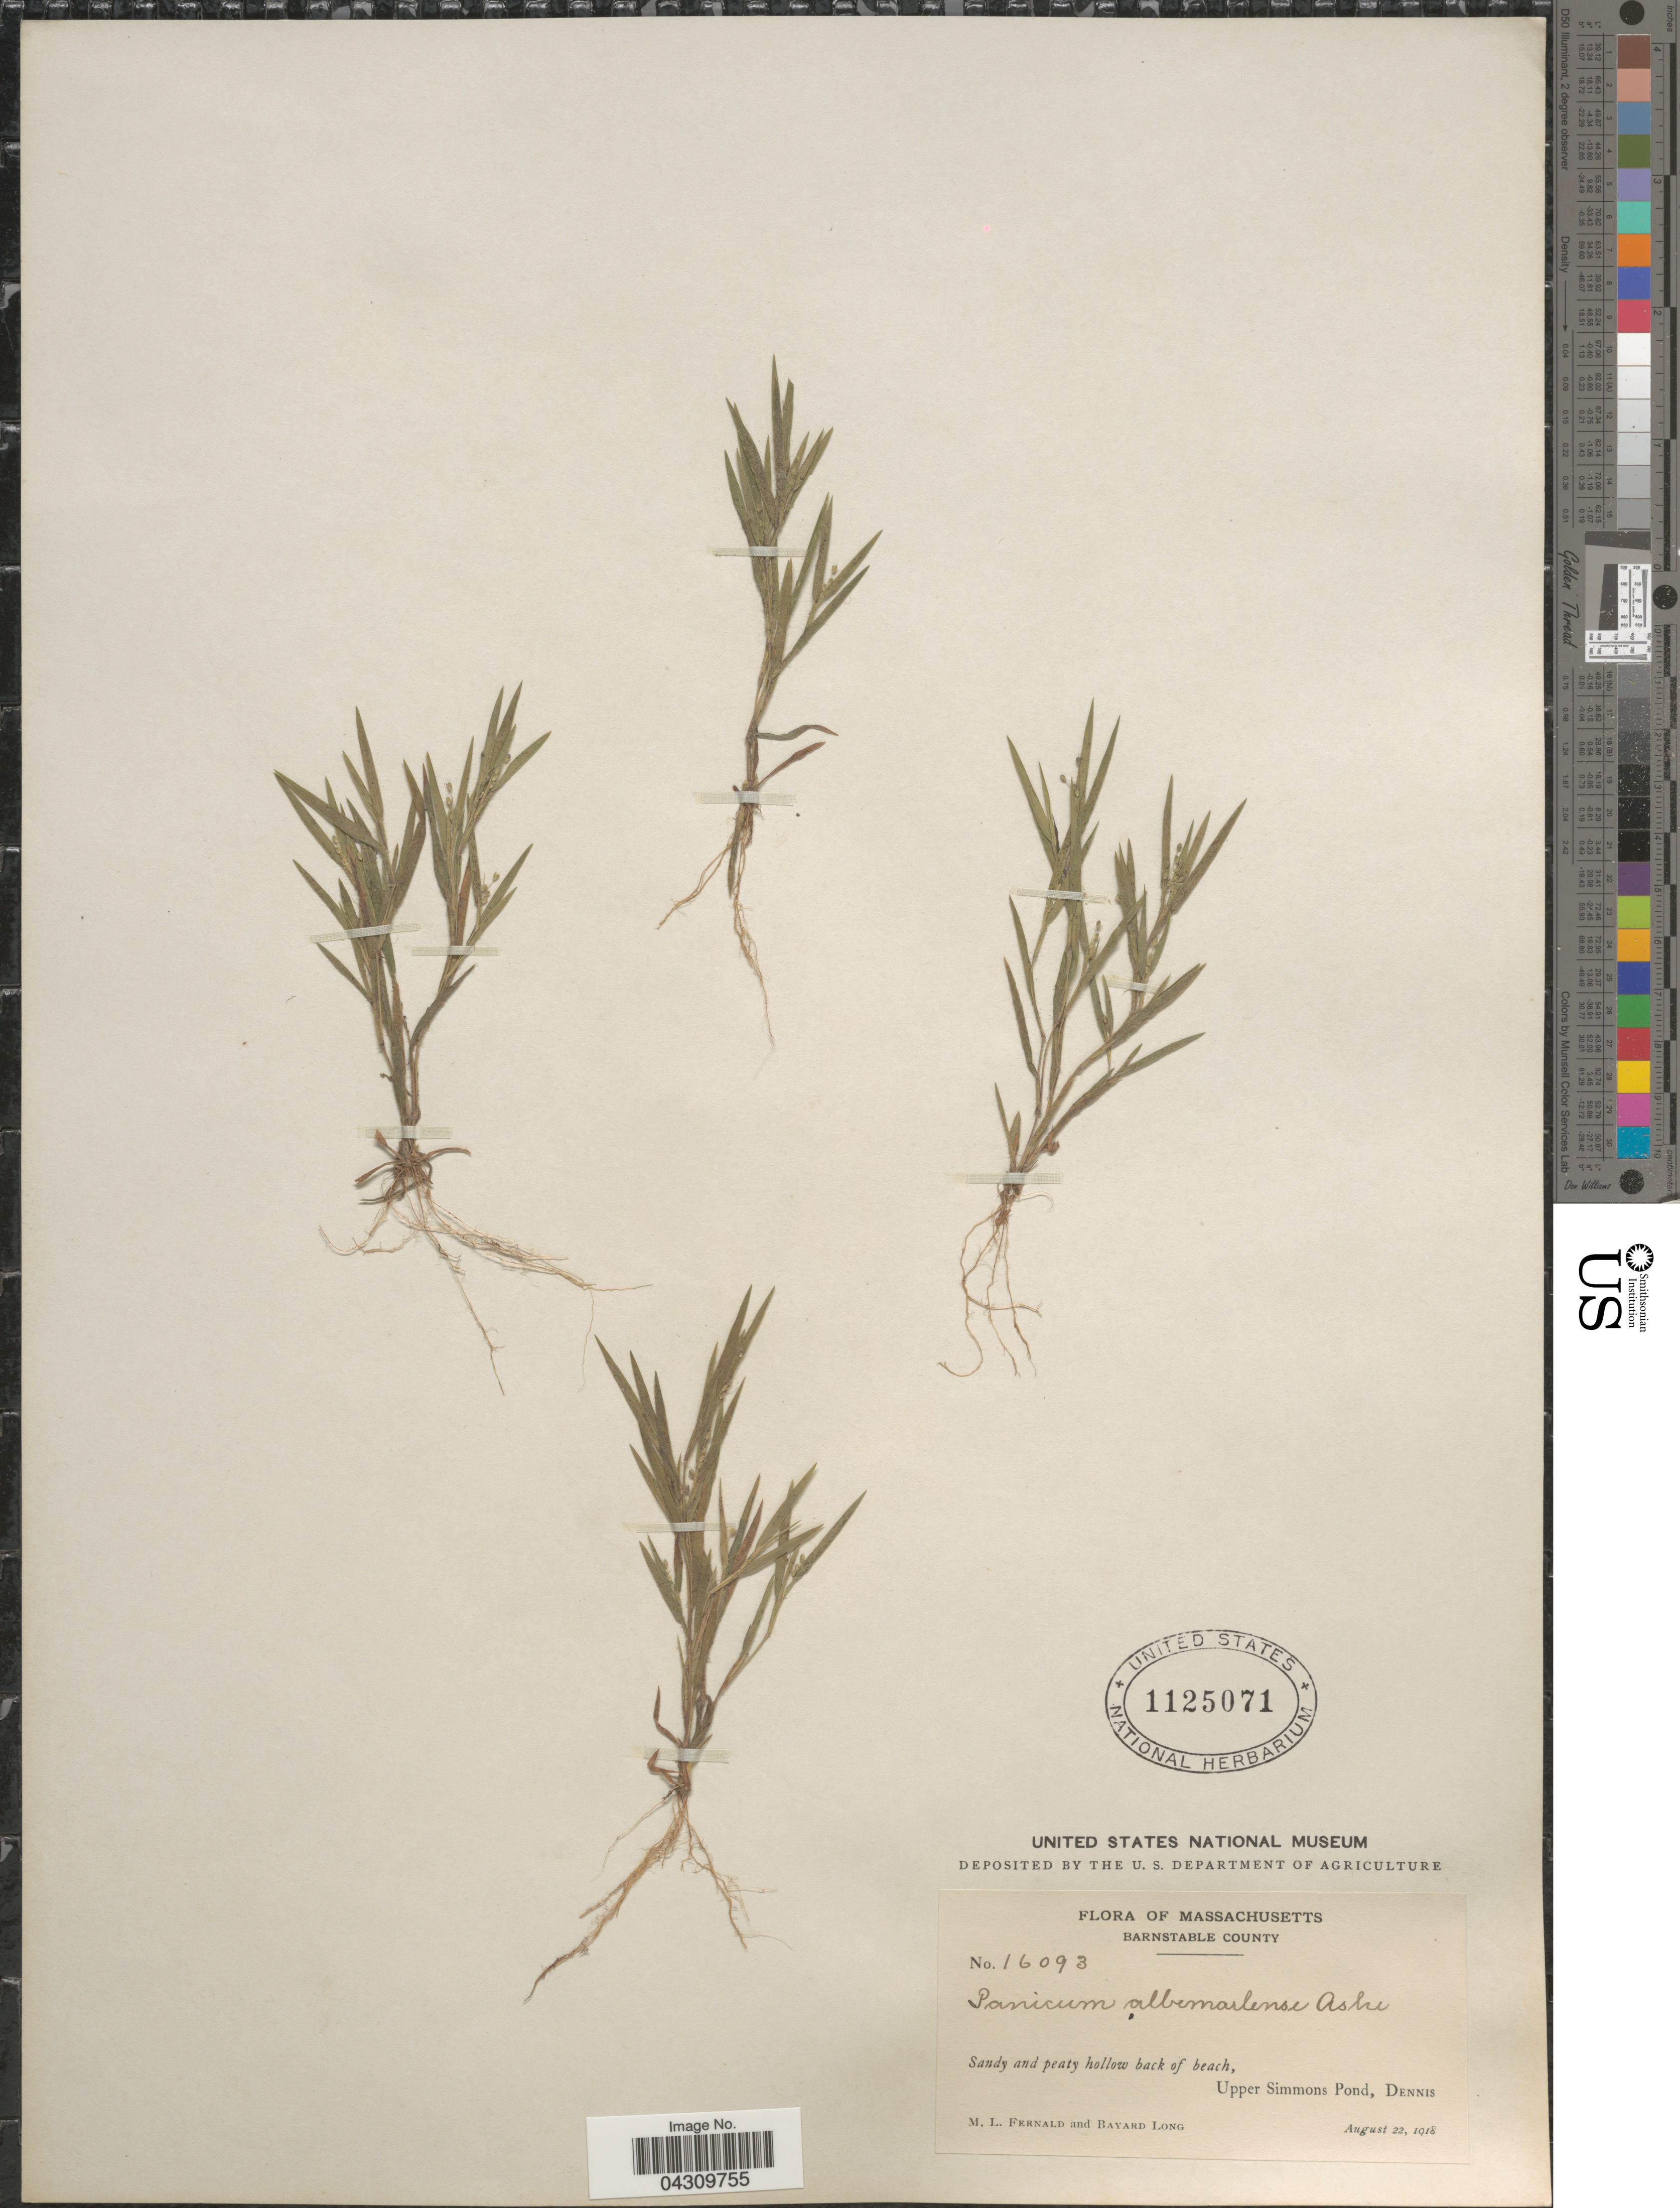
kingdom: Plantae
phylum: Tracheophyta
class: Liliopsida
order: Poales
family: Poaceae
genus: Dichanthelium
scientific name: Dichanthelium acuminatum var. acuminatum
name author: (Sw.) Gould & C.A. Clark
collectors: M. L. Fernald & B. Long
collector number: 16093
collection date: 1918-08-22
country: United States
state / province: Massachusetts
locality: Barnstable County. Sandy and peaty hollow back of beach, Upper Simmons Pond, Dennis.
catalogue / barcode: US 1125071